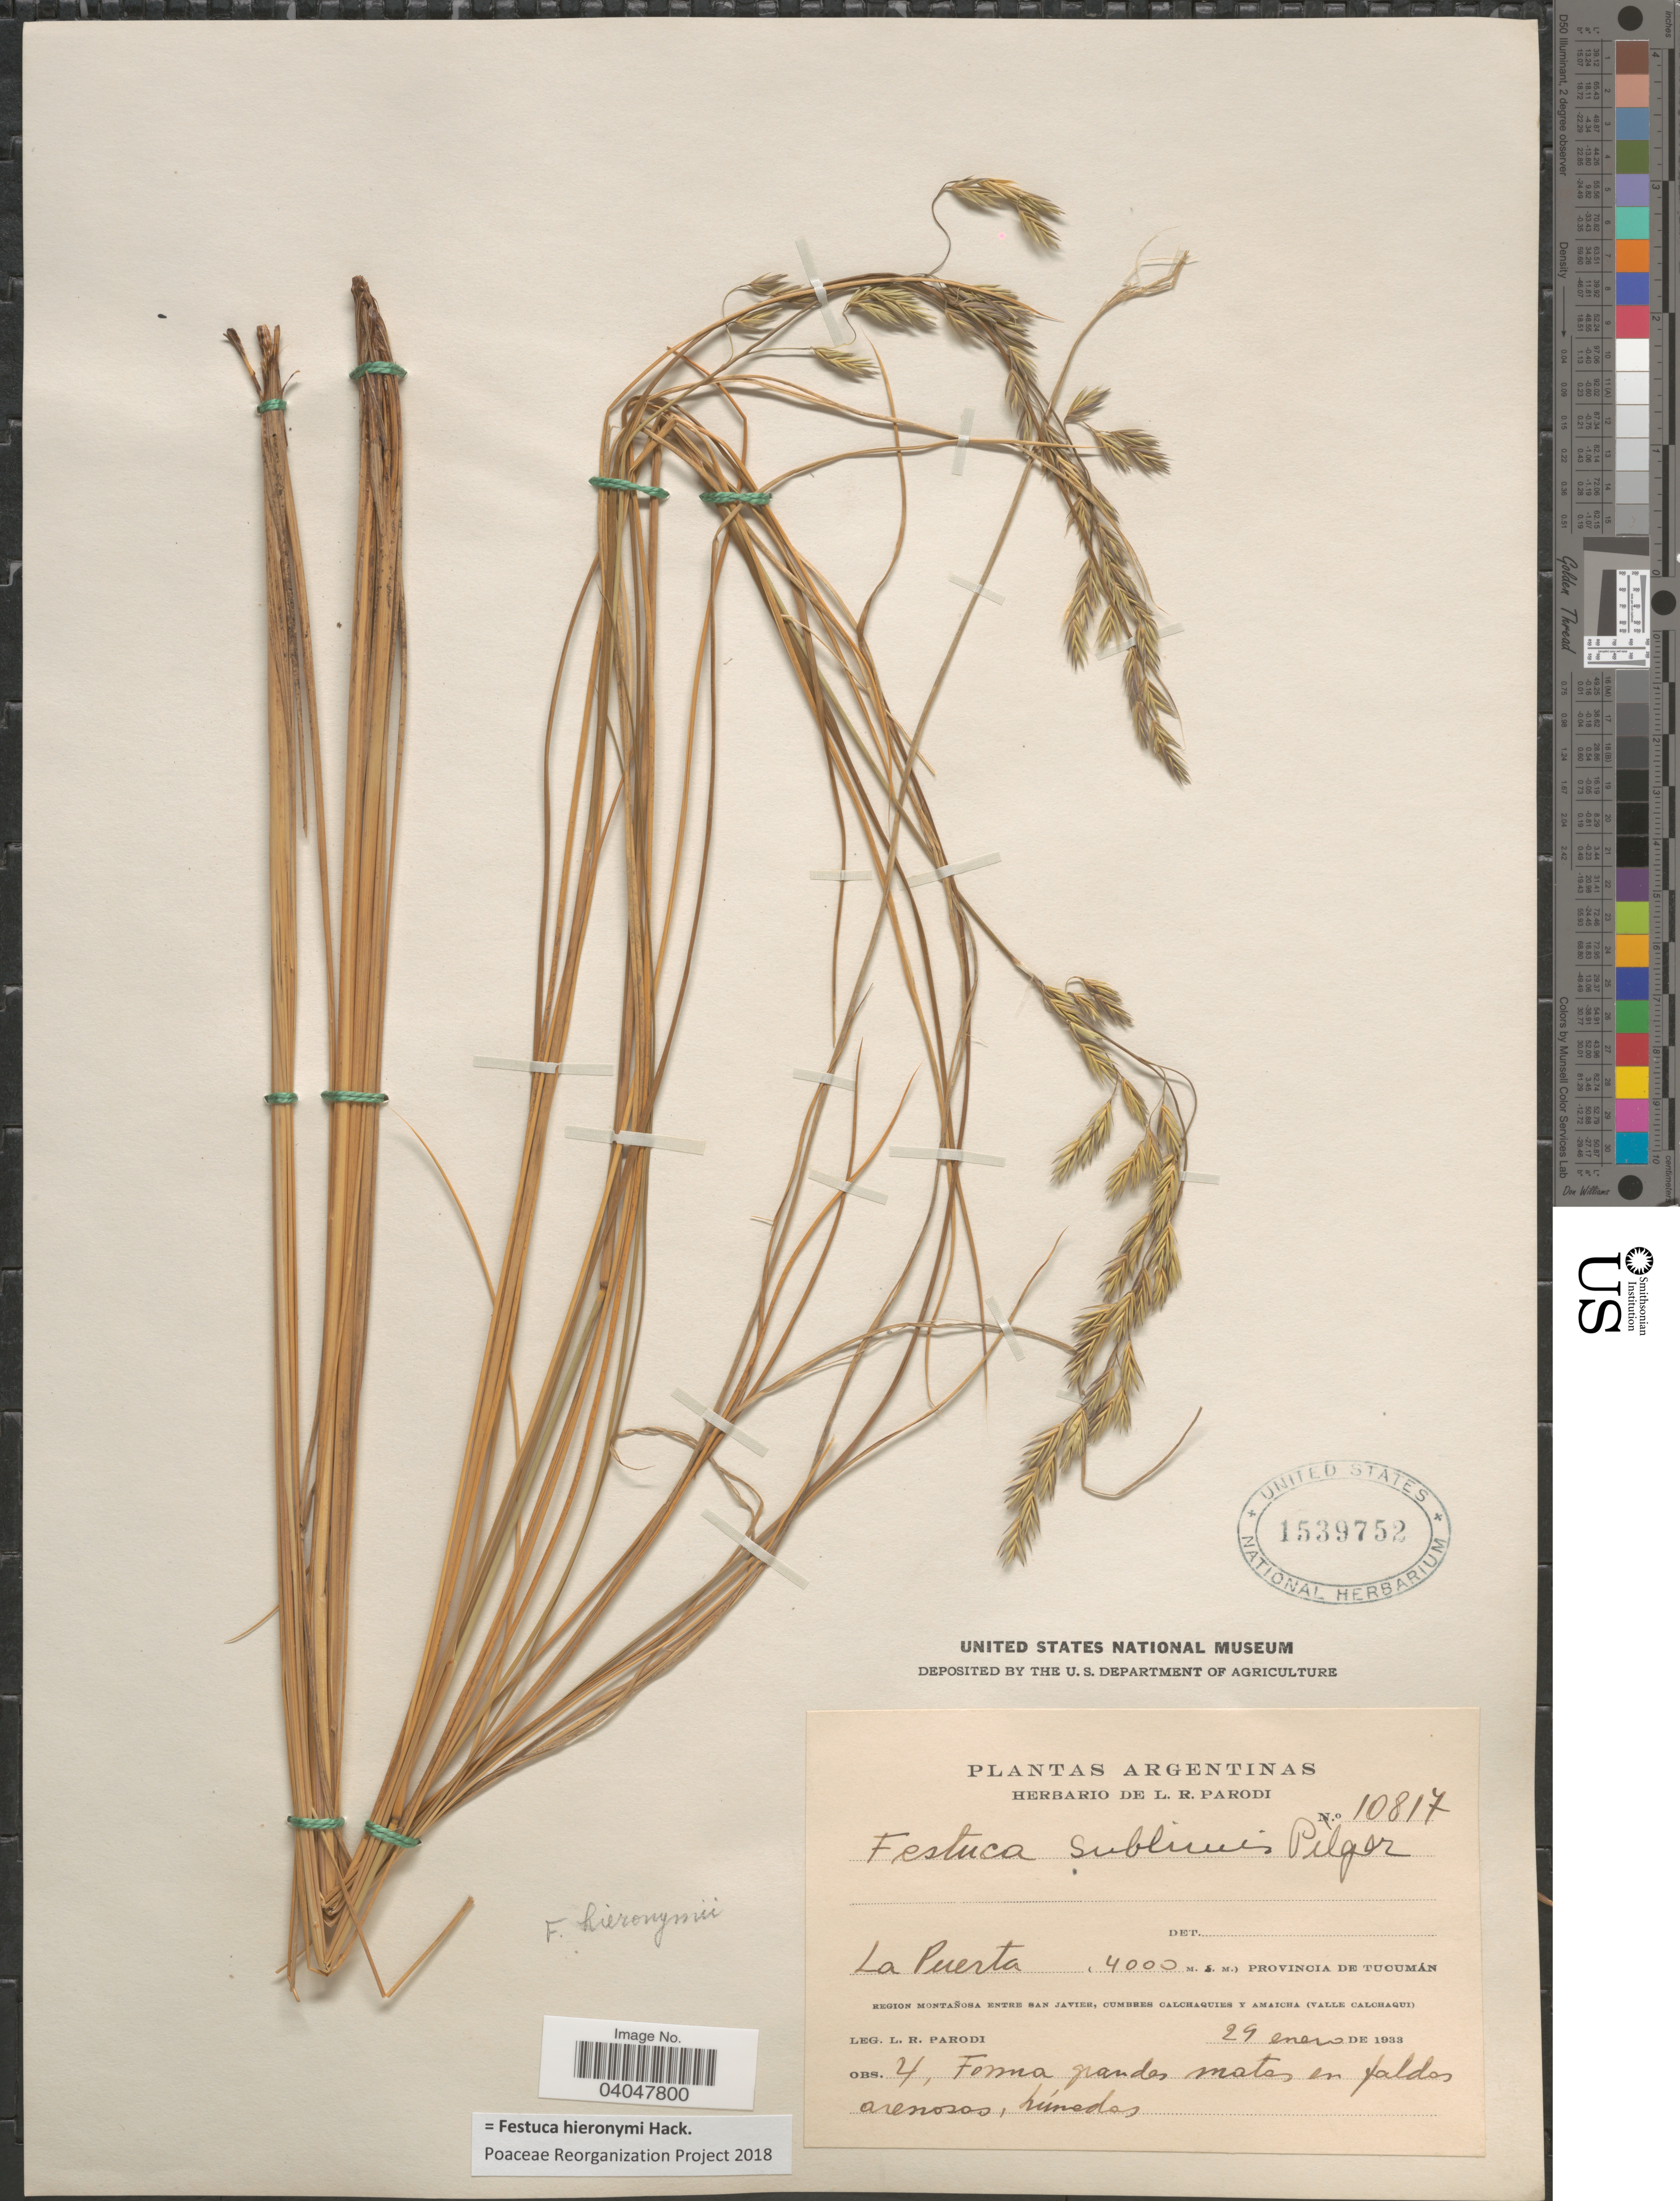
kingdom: Plantae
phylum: Tracheophyta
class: Liliopsida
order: Poales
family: Poaceae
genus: Festuca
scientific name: Festuca hieronymi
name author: Hack.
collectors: L. R. Parodi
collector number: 10817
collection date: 1933-01-29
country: Argentina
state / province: Tucuman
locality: La Puerta. Region montañosa entre San Javier, cumbres Calchaquies y Amaicha (Valle Calchaqui).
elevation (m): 4000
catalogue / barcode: US 1539752